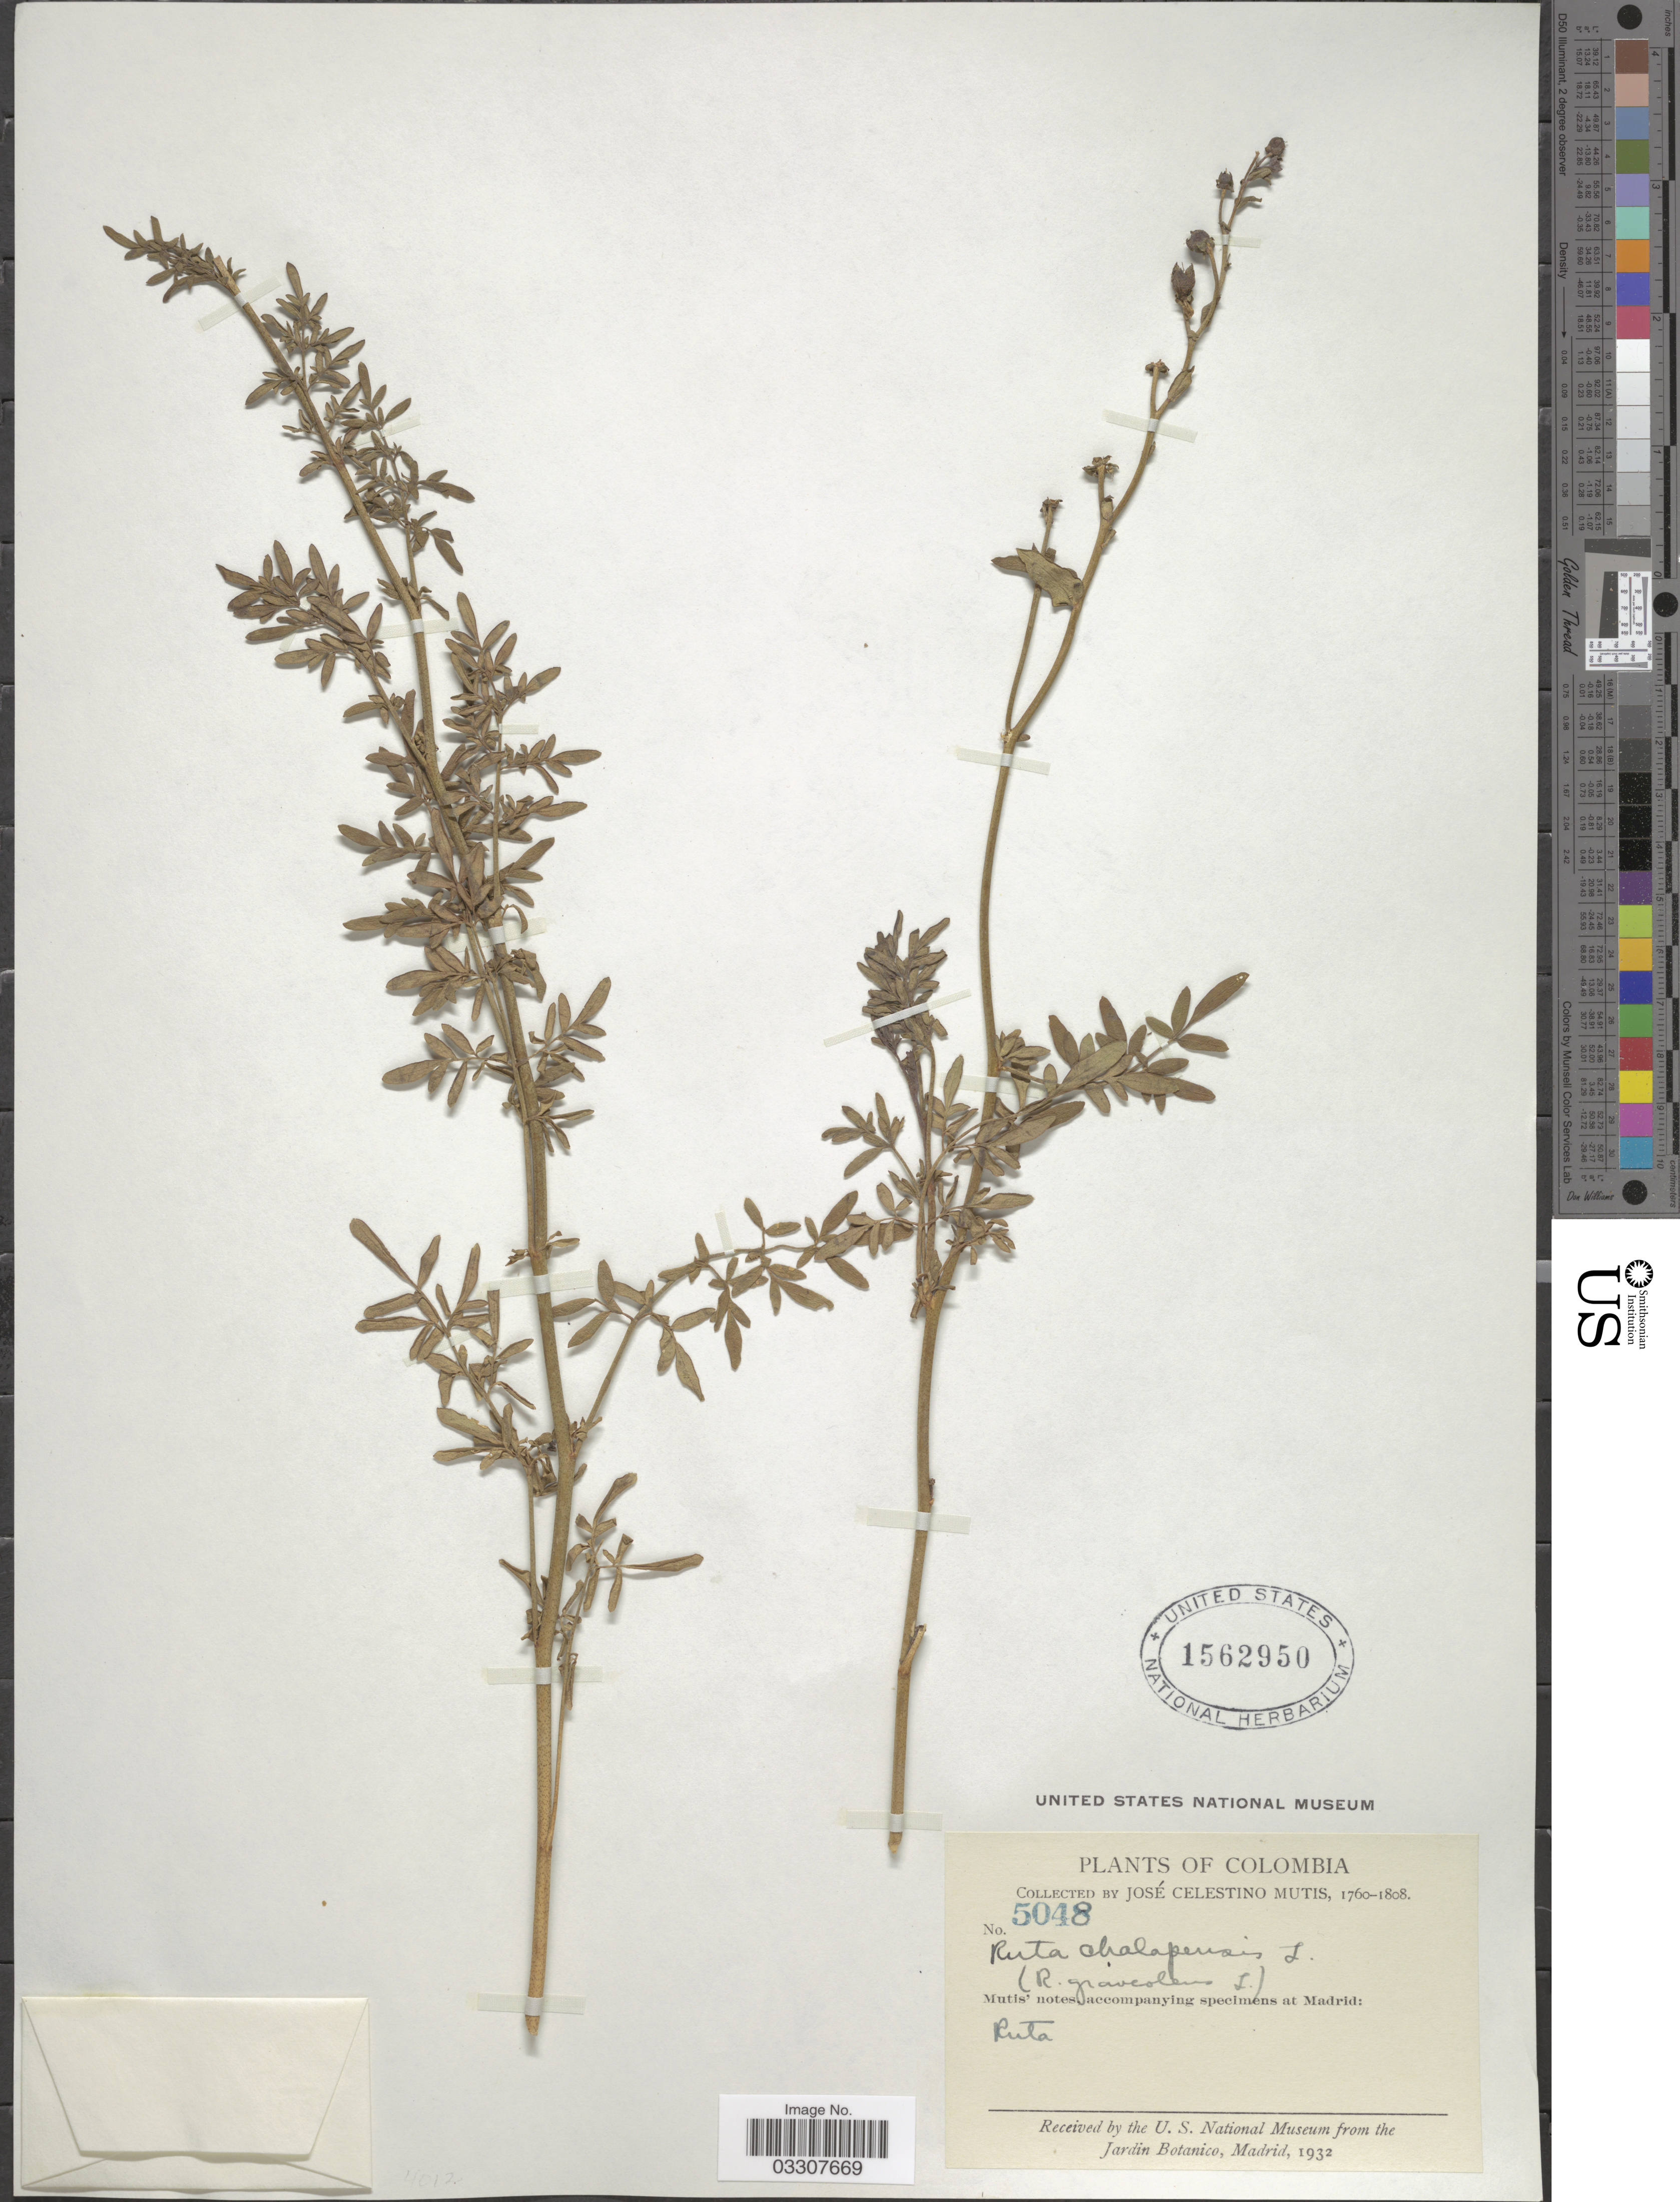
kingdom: Plantae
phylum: Tracheophyta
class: Magnoliopsida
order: Sapindales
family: Rutaceae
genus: Ruta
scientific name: Ruta chalepensis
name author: L.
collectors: J. C. B. Mutis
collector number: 5048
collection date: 1760/1808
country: Colombia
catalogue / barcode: US 1562950